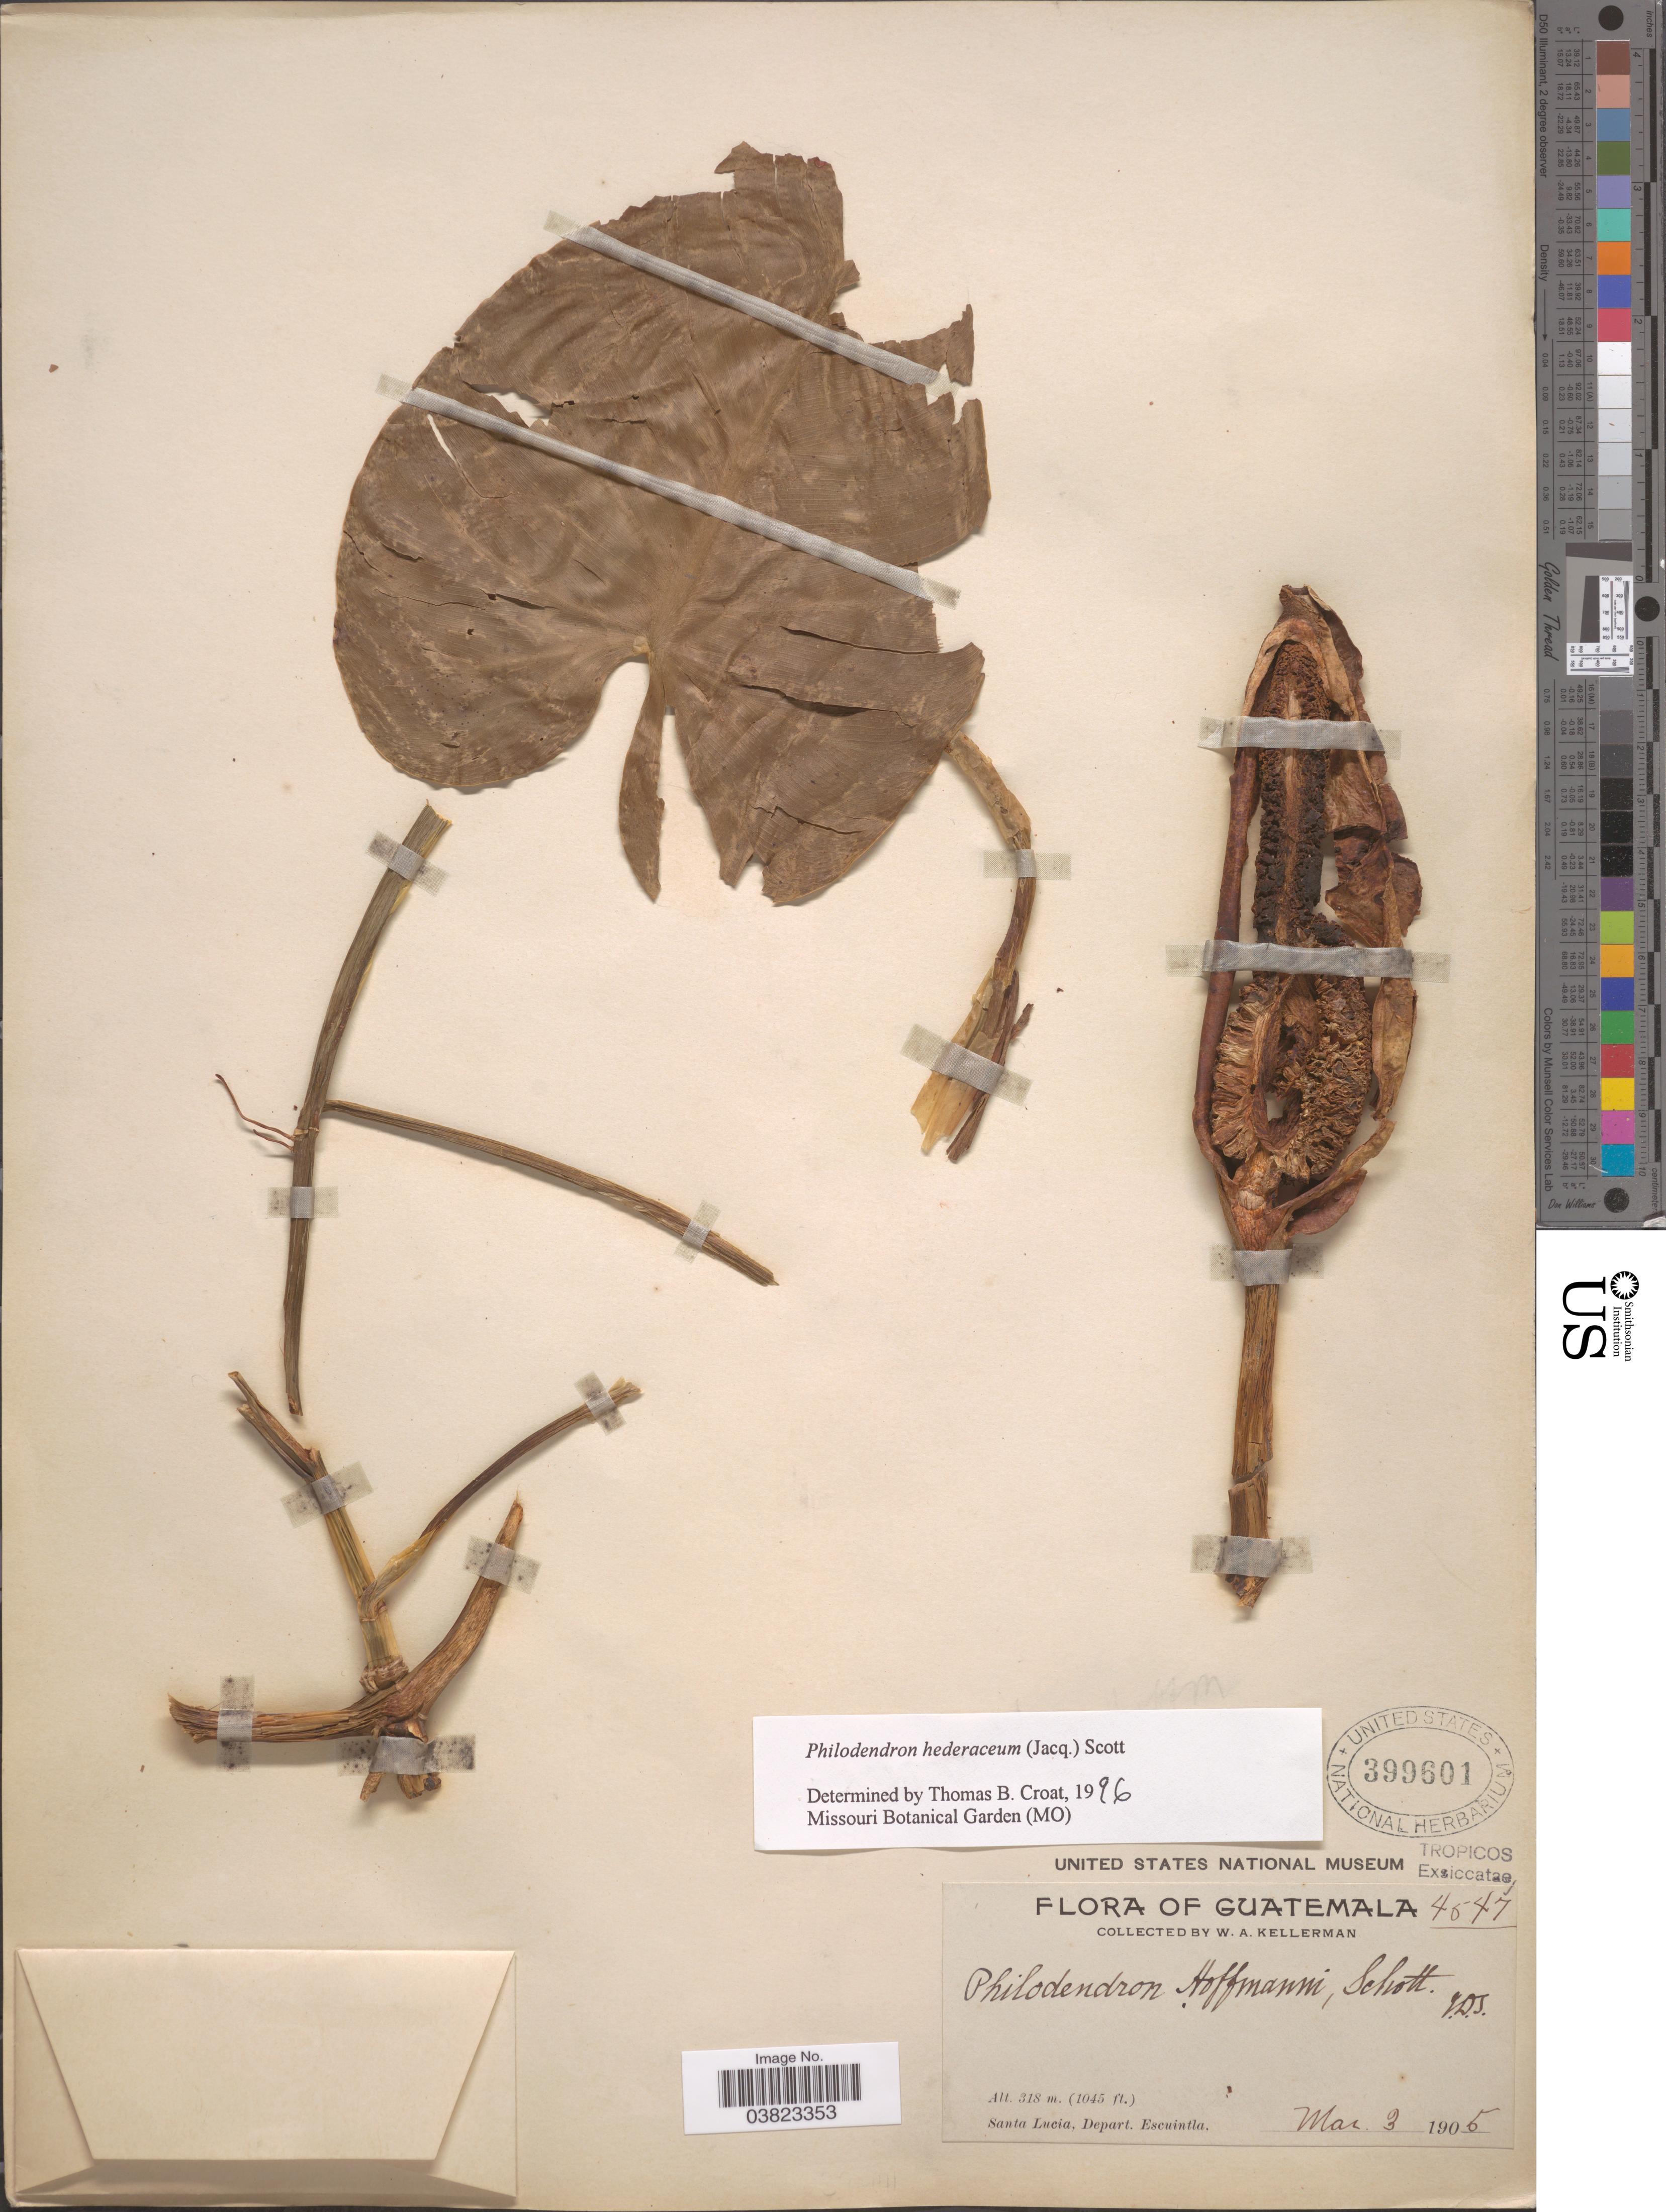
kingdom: Plantae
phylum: Tracheophyta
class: Liliopsida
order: Alismatales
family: Araceae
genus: Philodendron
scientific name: Philodendron hederaceum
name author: (Jacq.) Schott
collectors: W. Kellerman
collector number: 4547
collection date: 1905-03-03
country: Guatemala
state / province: Escuintla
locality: Santa Lucia, Depart. Escuintla.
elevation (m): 319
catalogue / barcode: US 399601